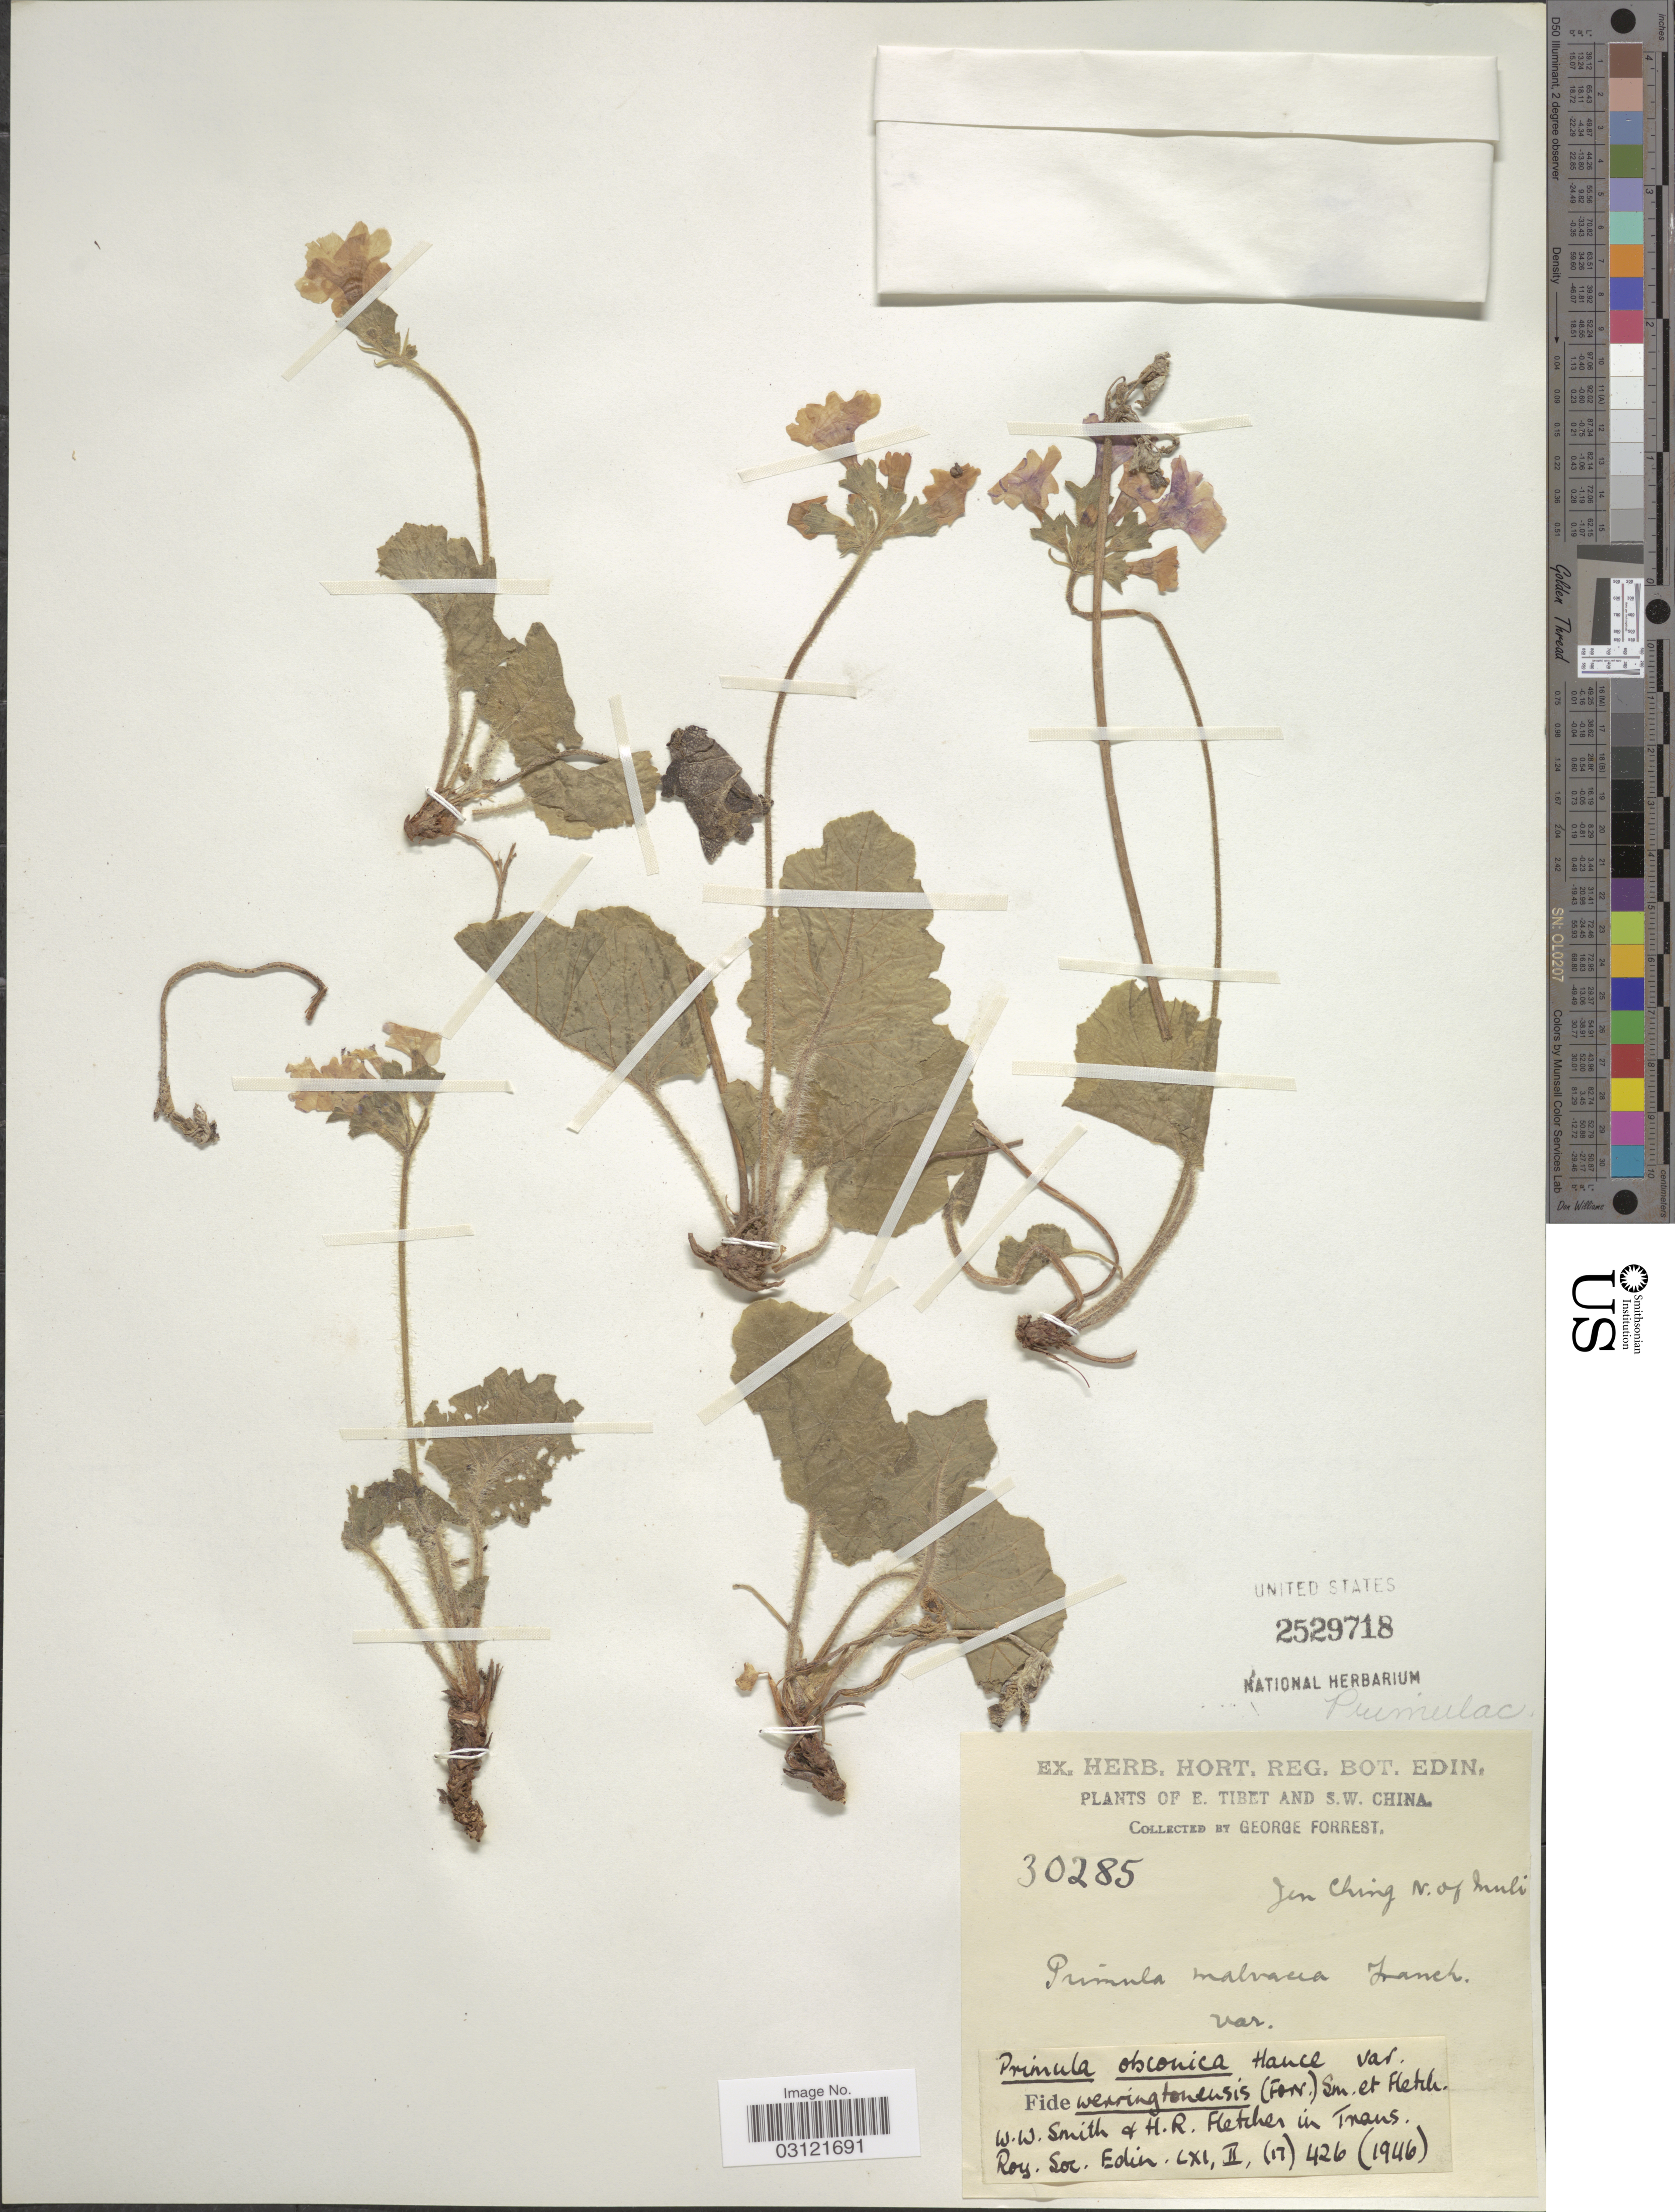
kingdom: Plantae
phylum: Tracheophyta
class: Magnoliopsida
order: Ericales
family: Primulaceae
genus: Primula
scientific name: Primula obconica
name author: Hance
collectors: G. Forrest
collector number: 30285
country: China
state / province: Xizang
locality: E. Tibet and S.W. China. Zen Ching N. of Muli.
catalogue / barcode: US 2529718